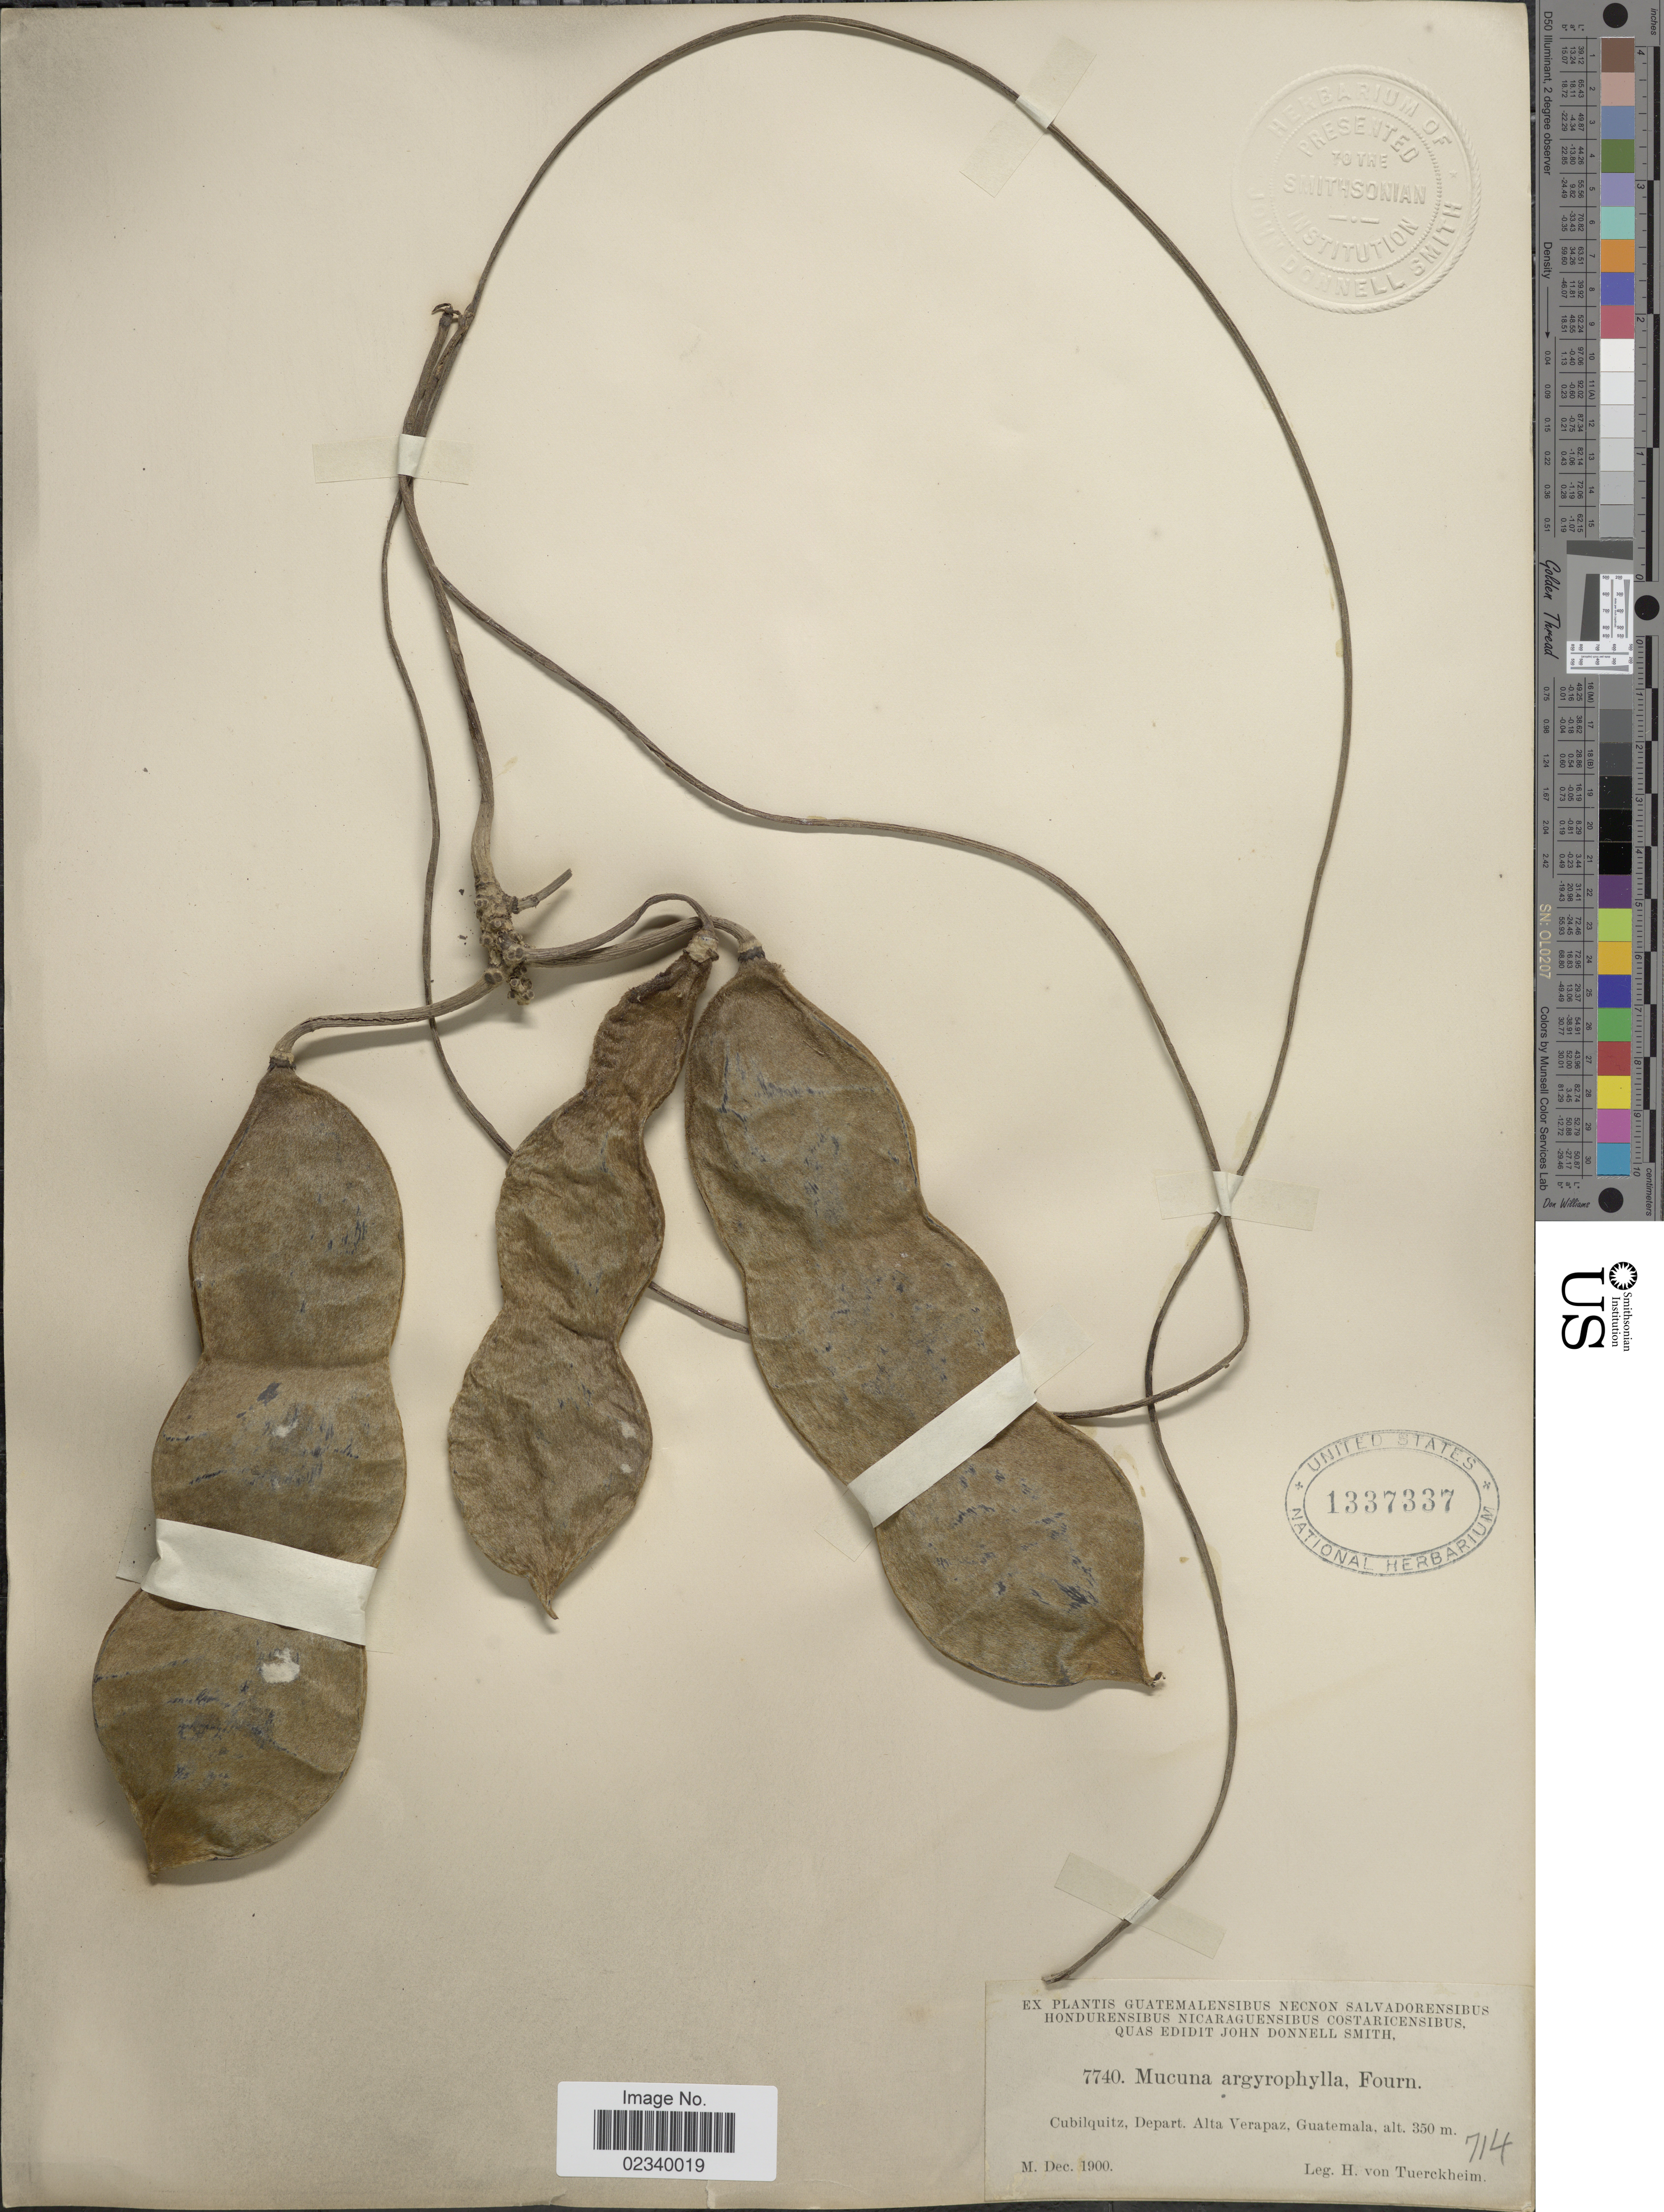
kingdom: Plantae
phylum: Tracheophyta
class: Magnoliopsida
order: Fabales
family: Fabaceae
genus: Mucuna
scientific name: Mucuna argyrophylla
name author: Standl.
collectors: H. von Türckheim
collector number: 7740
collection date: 1900-12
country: Guatemala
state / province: Alta Verapaz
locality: Cubilquitz, Depart. Alta Verapaz.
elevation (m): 350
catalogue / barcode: US 1337337